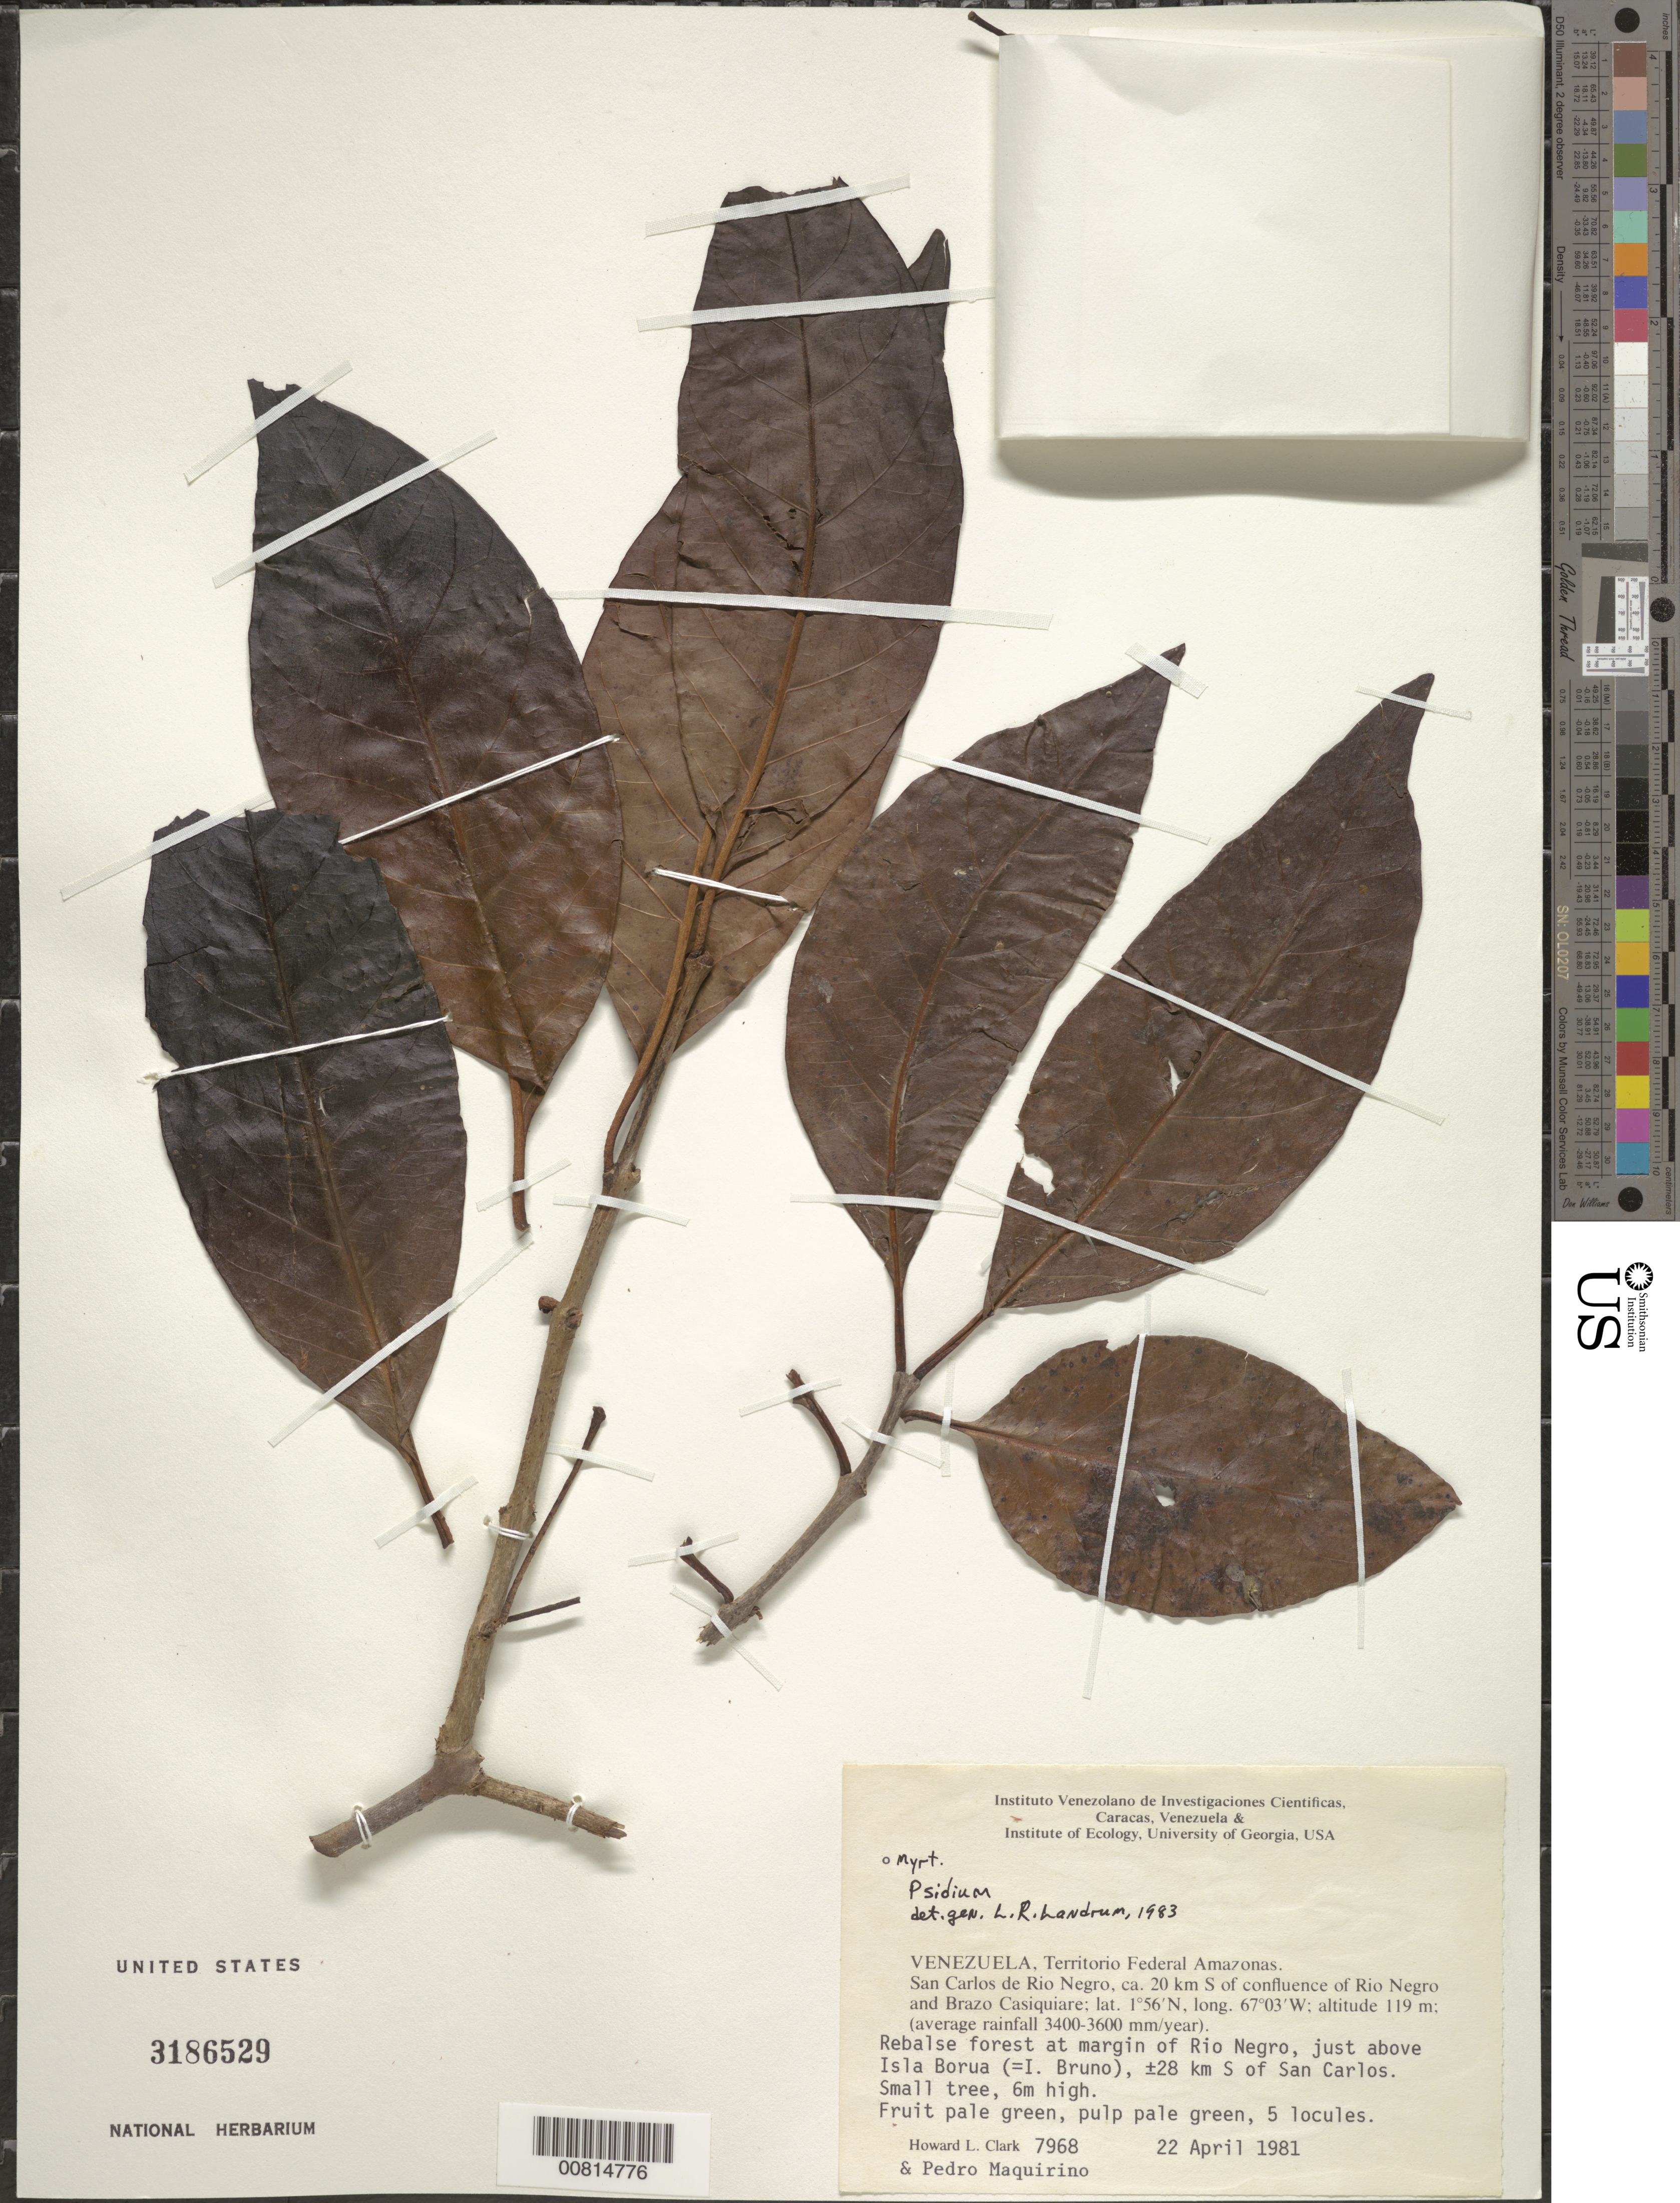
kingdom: Plantae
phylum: Tracheophyta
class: Magnoliopsida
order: Myrtales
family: Myrtaceae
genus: Psidium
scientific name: Psidium sp.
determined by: Landrum, L. R.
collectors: H. L. Clark & P. Maquirino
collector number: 7968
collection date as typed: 22-Apr-81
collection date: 1981-04-22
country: Venezuela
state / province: Amazonas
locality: San Carlos de Río Negro, ca. 20 km S of confluence of Río Negro and Brazo Casiquiare; near isla Borua (= I. Bruno) ± 28 km S of San Carlos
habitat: Rebalse forest at edge of river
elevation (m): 119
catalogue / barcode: US 3186529